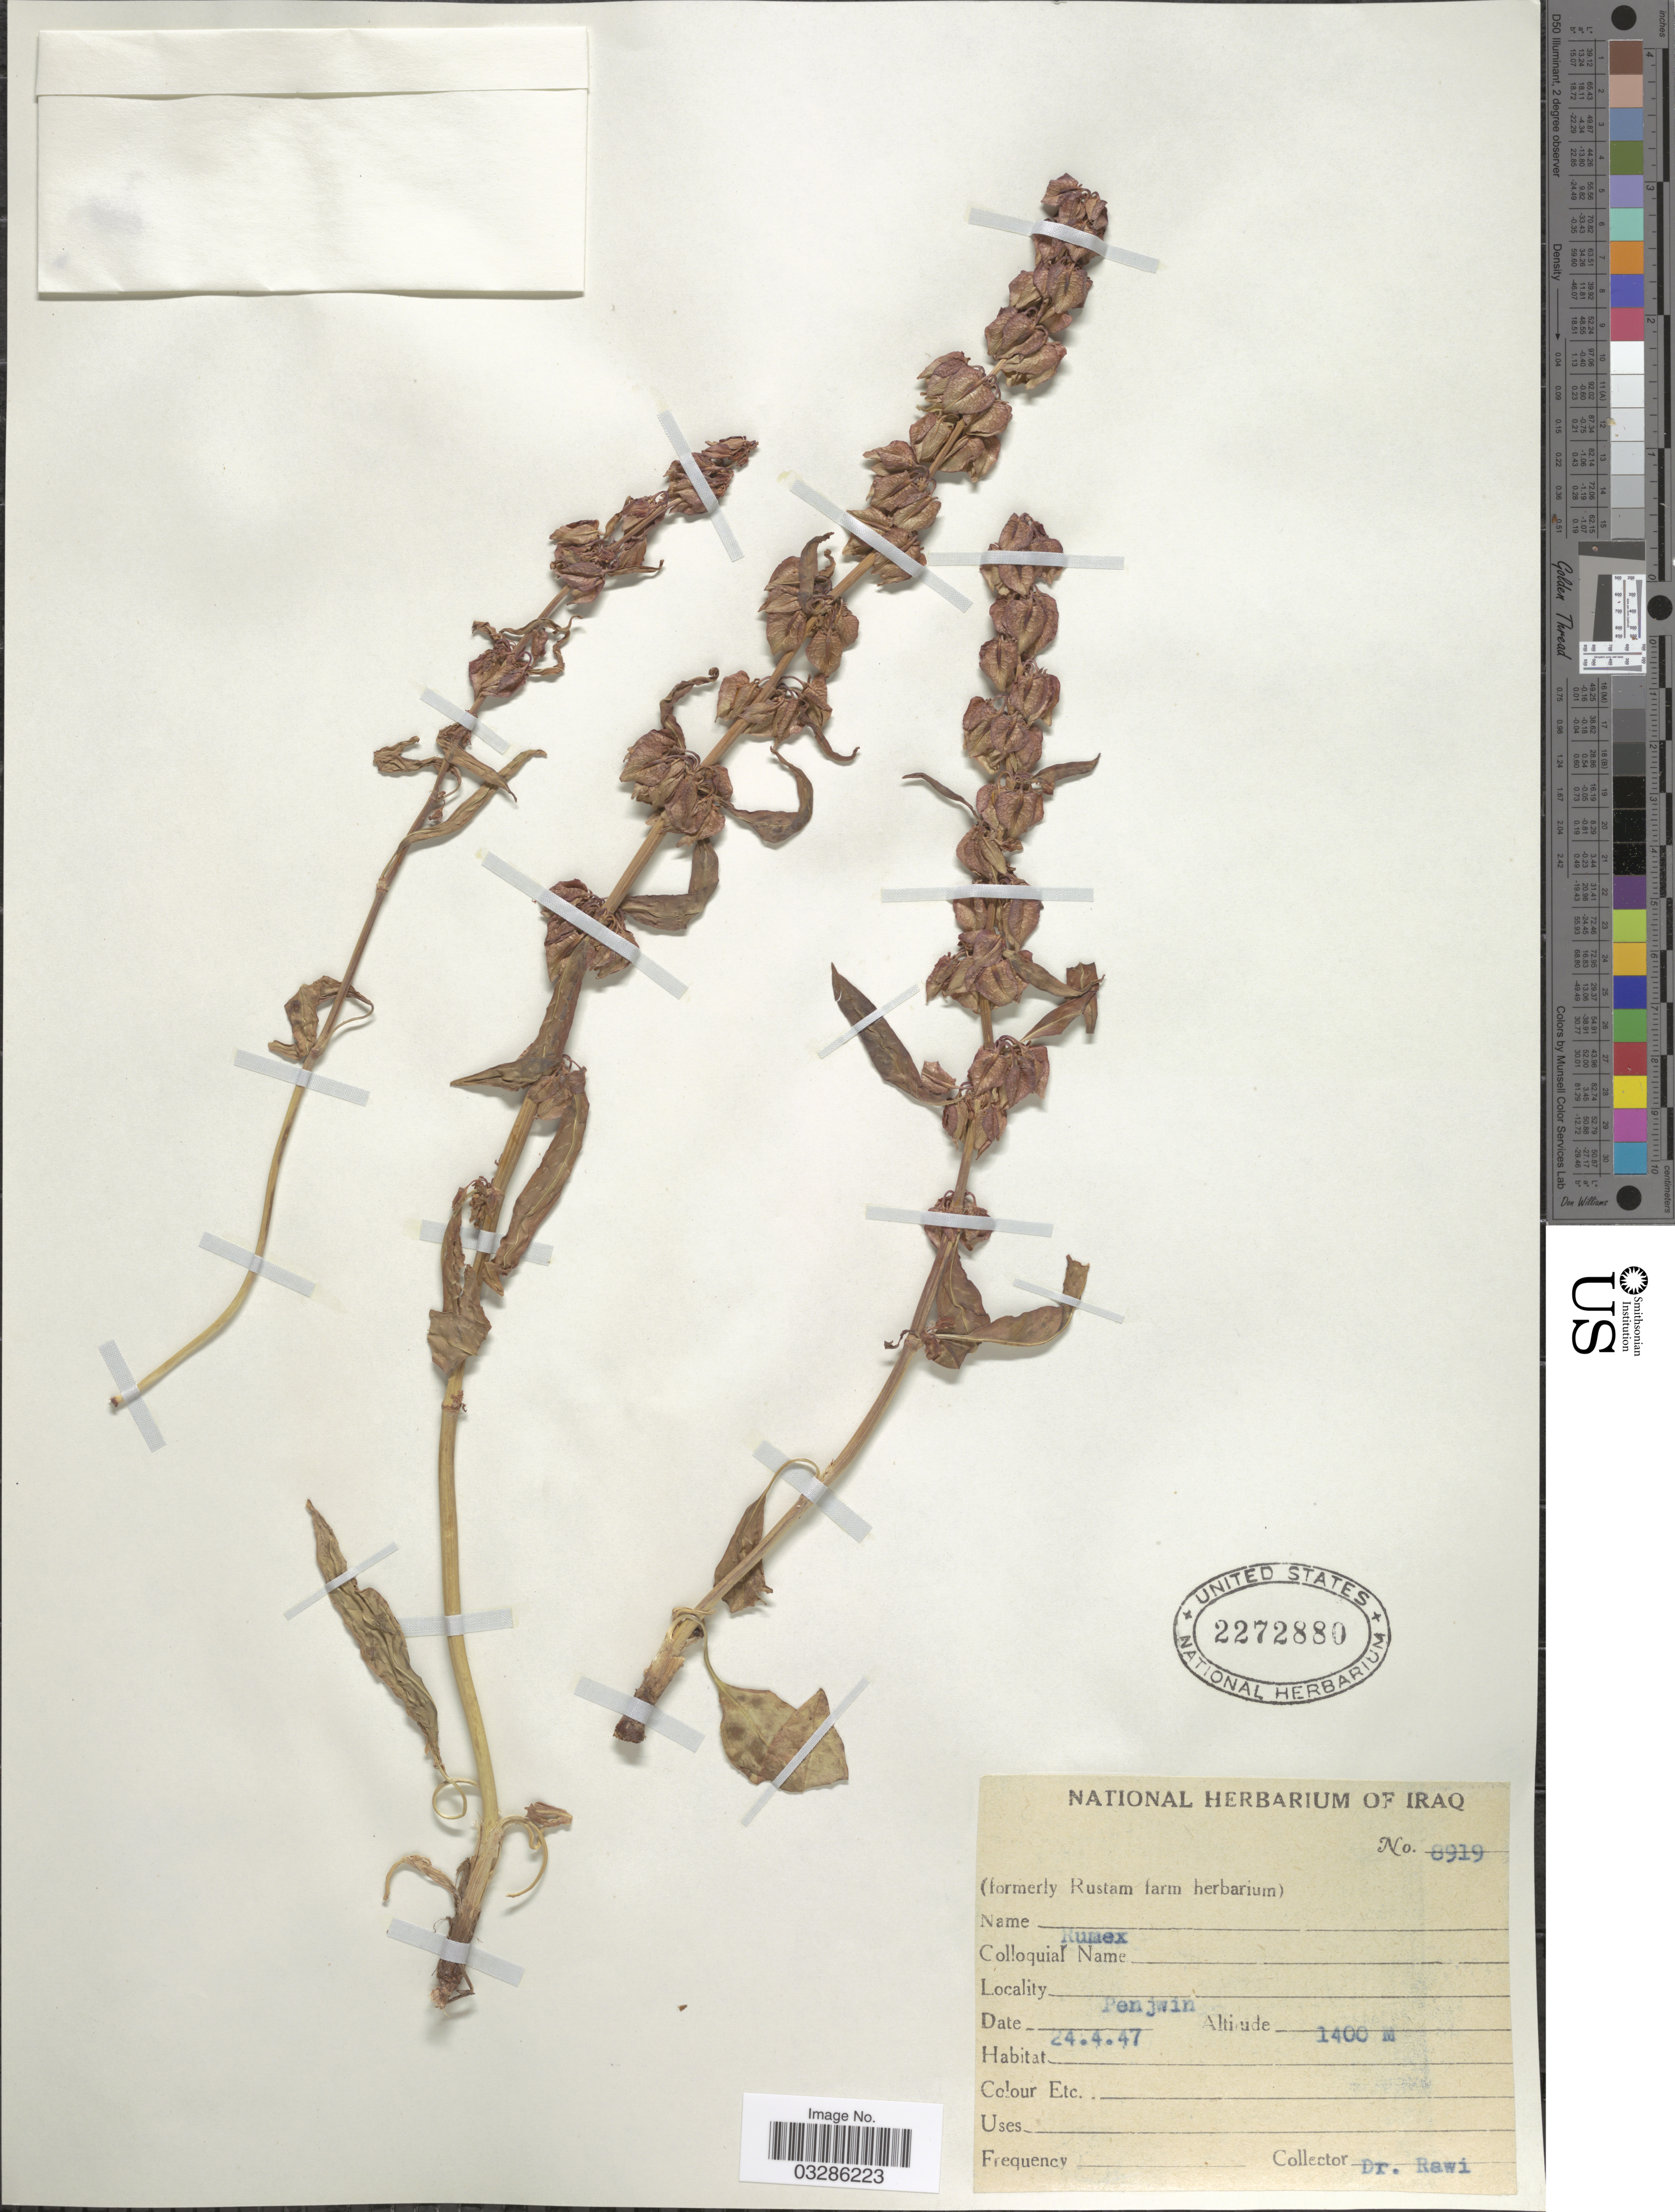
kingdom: Plantae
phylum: Tracheophyta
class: Magnoliopsida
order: Caryophyllales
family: Polygonaceae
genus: Rumex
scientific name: Rumex sp.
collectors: -. Rawi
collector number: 8919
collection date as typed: Transcribed d/m/y: 24/4/47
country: Iraq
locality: Penjwin.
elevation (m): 1400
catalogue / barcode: US 2272880